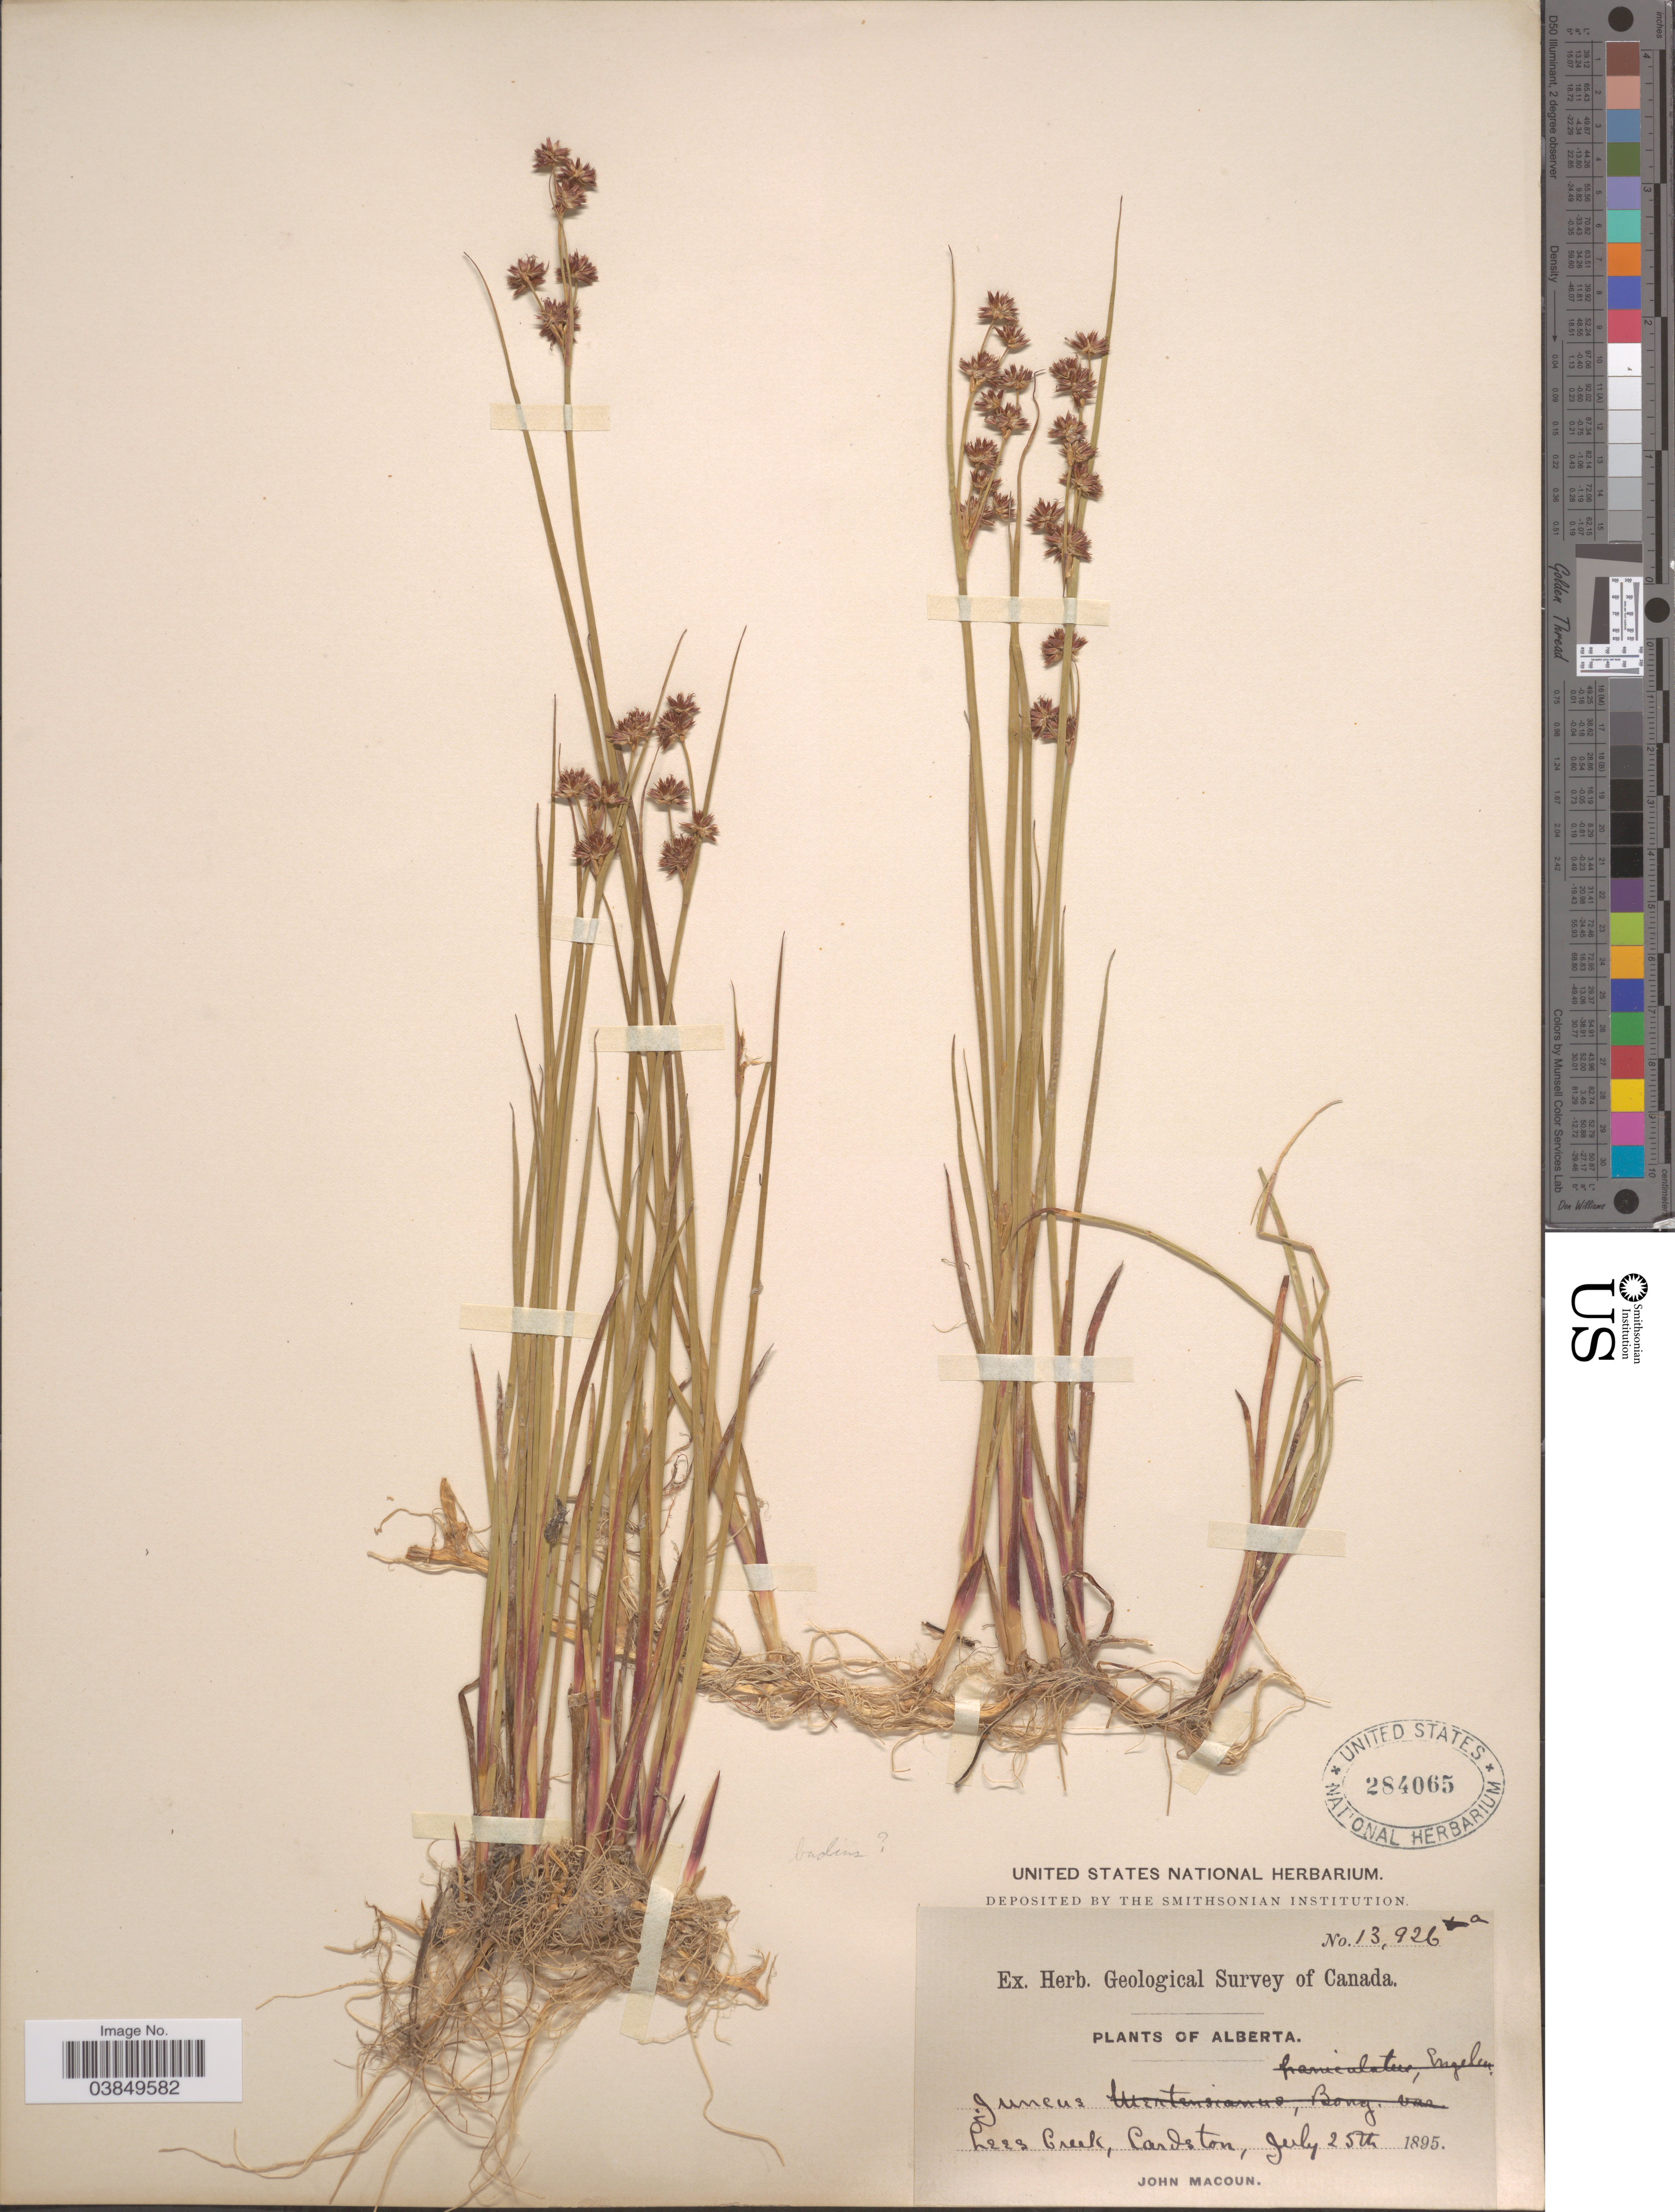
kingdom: Plantae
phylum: Tracheophyta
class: Liliopsida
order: Poales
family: Juncaceae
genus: Juncus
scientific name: Juncus badius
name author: Suksd.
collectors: J. Macoun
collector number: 13926a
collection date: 1895-07-25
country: Canada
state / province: Alberta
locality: Lees Creek, Cardston.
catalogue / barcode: US 284065